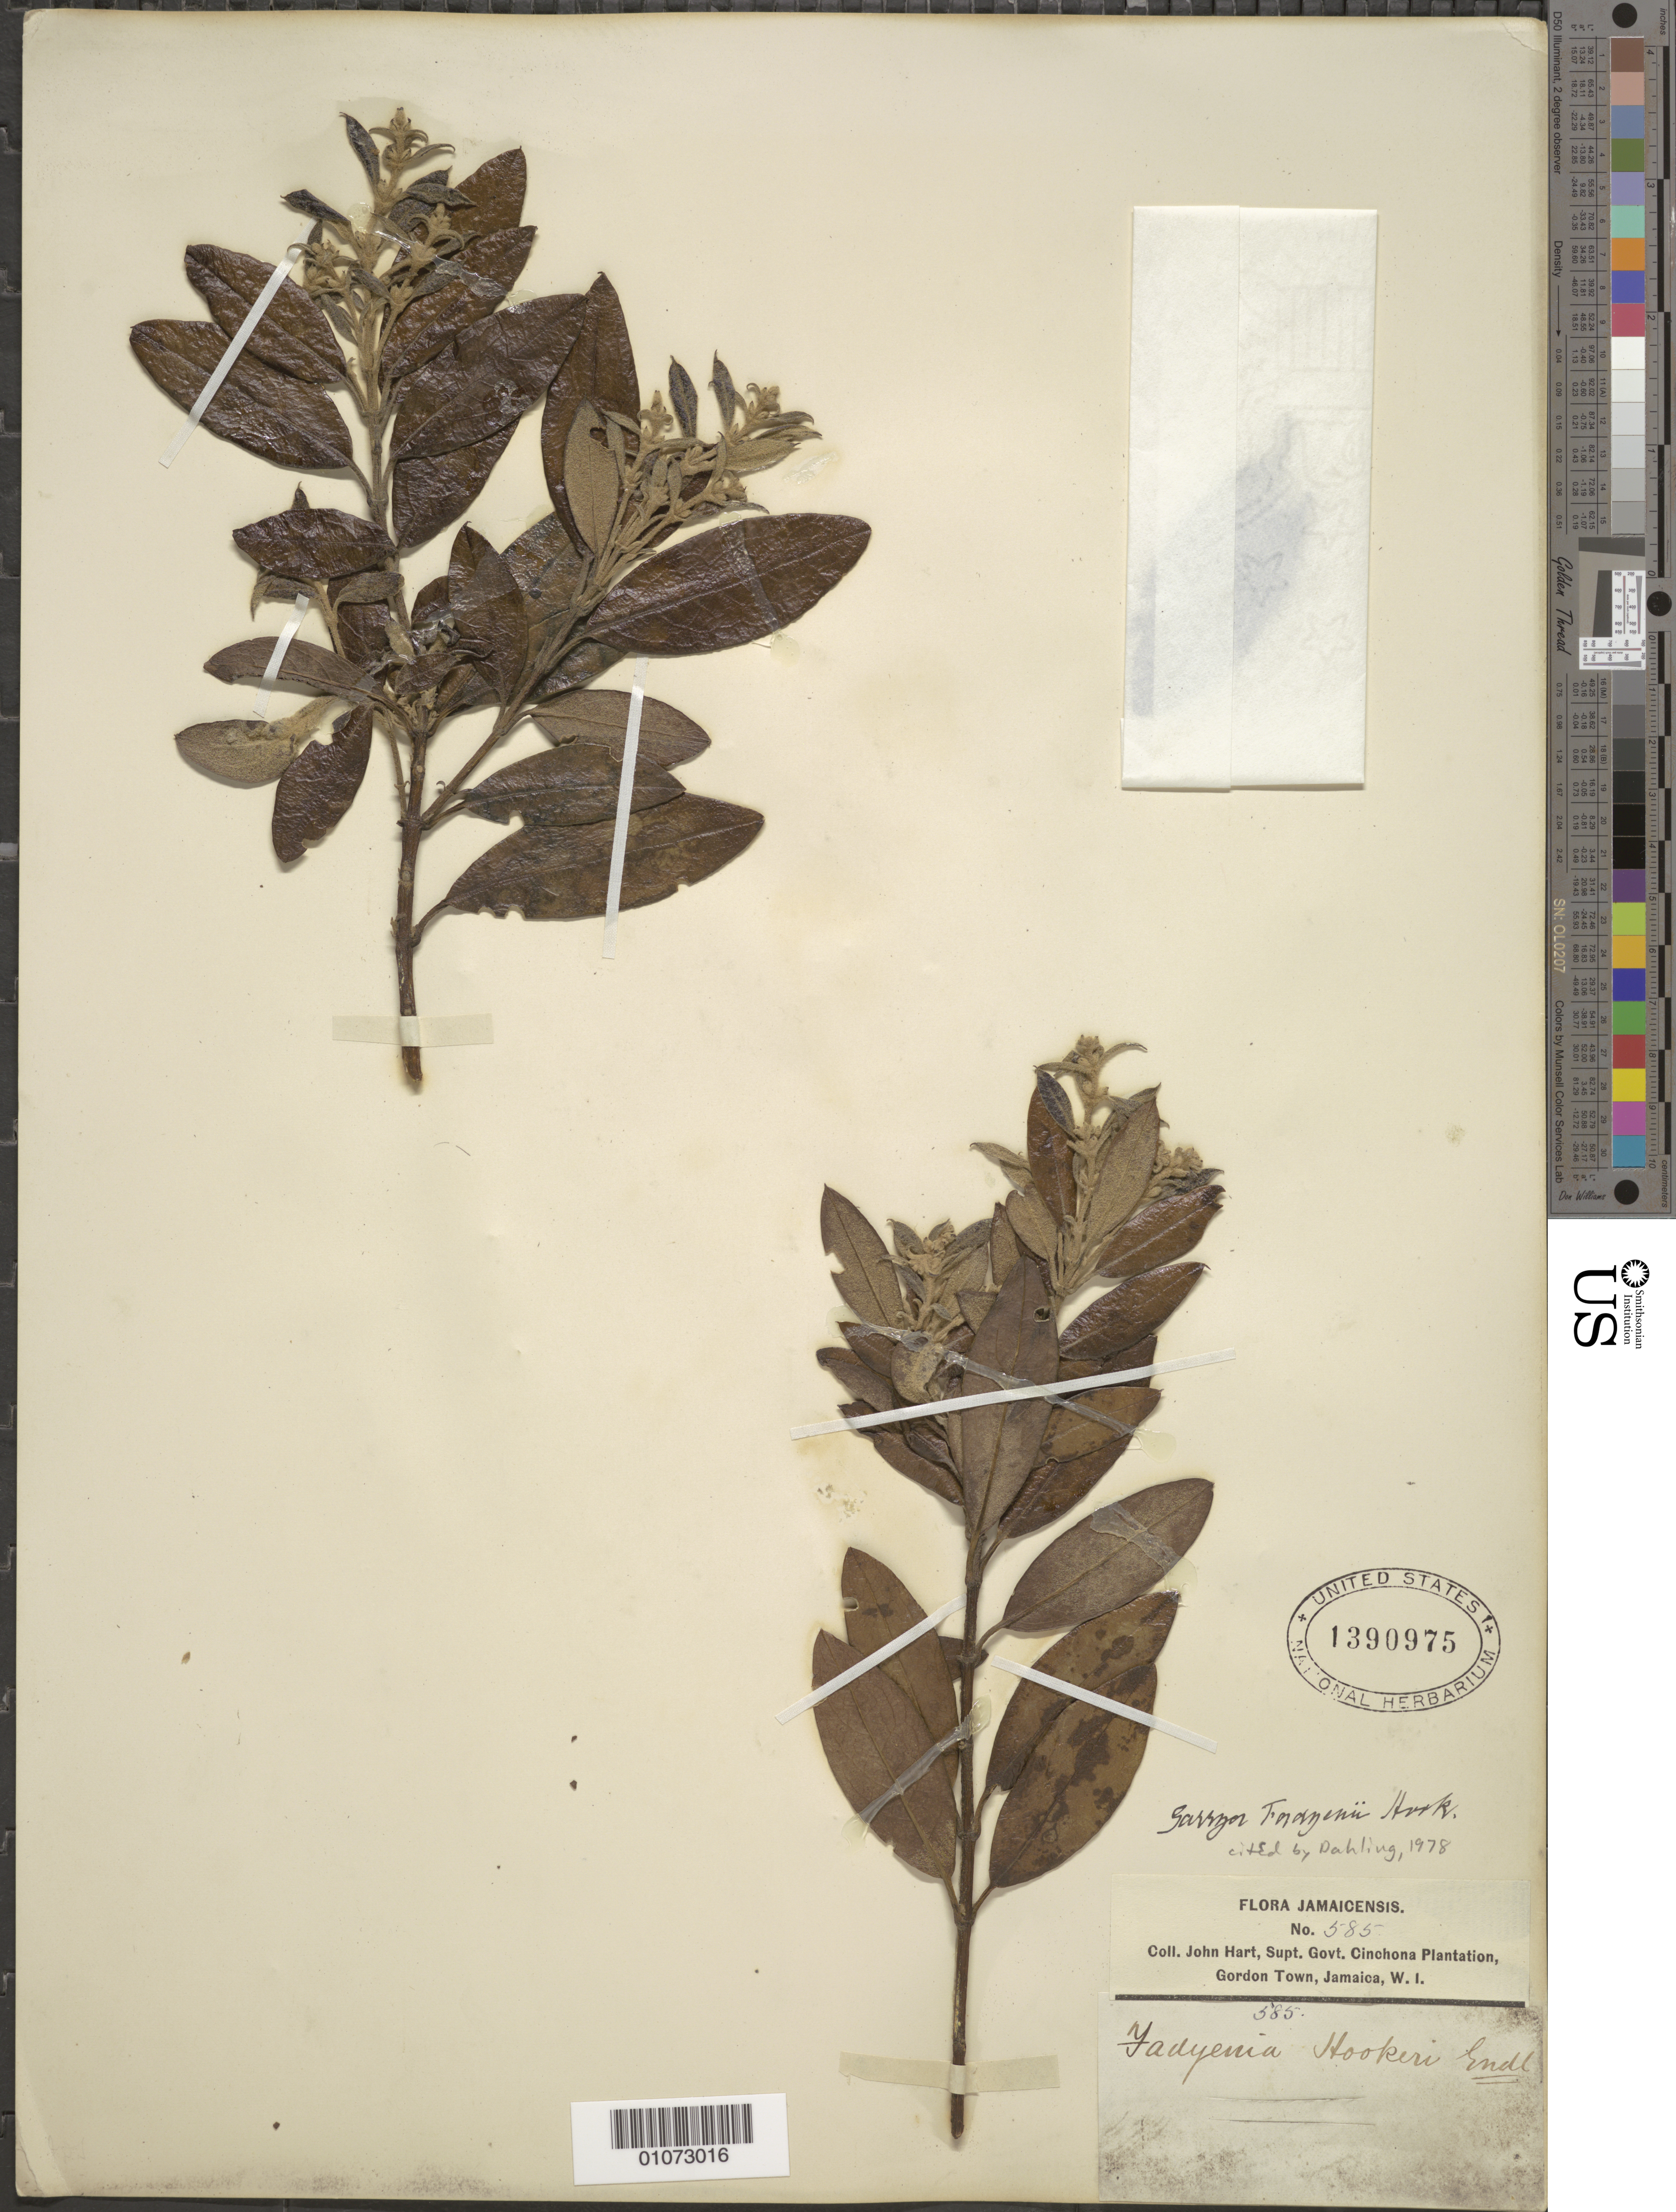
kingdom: Plantae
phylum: Tracheophyta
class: Magnoliopsida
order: Garryales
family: Garryaceae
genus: Garrya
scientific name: Garrya fadyenii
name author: Hook.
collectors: J. Hart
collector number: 585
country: Jamaica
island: Jamaica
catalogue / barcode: US 1390975